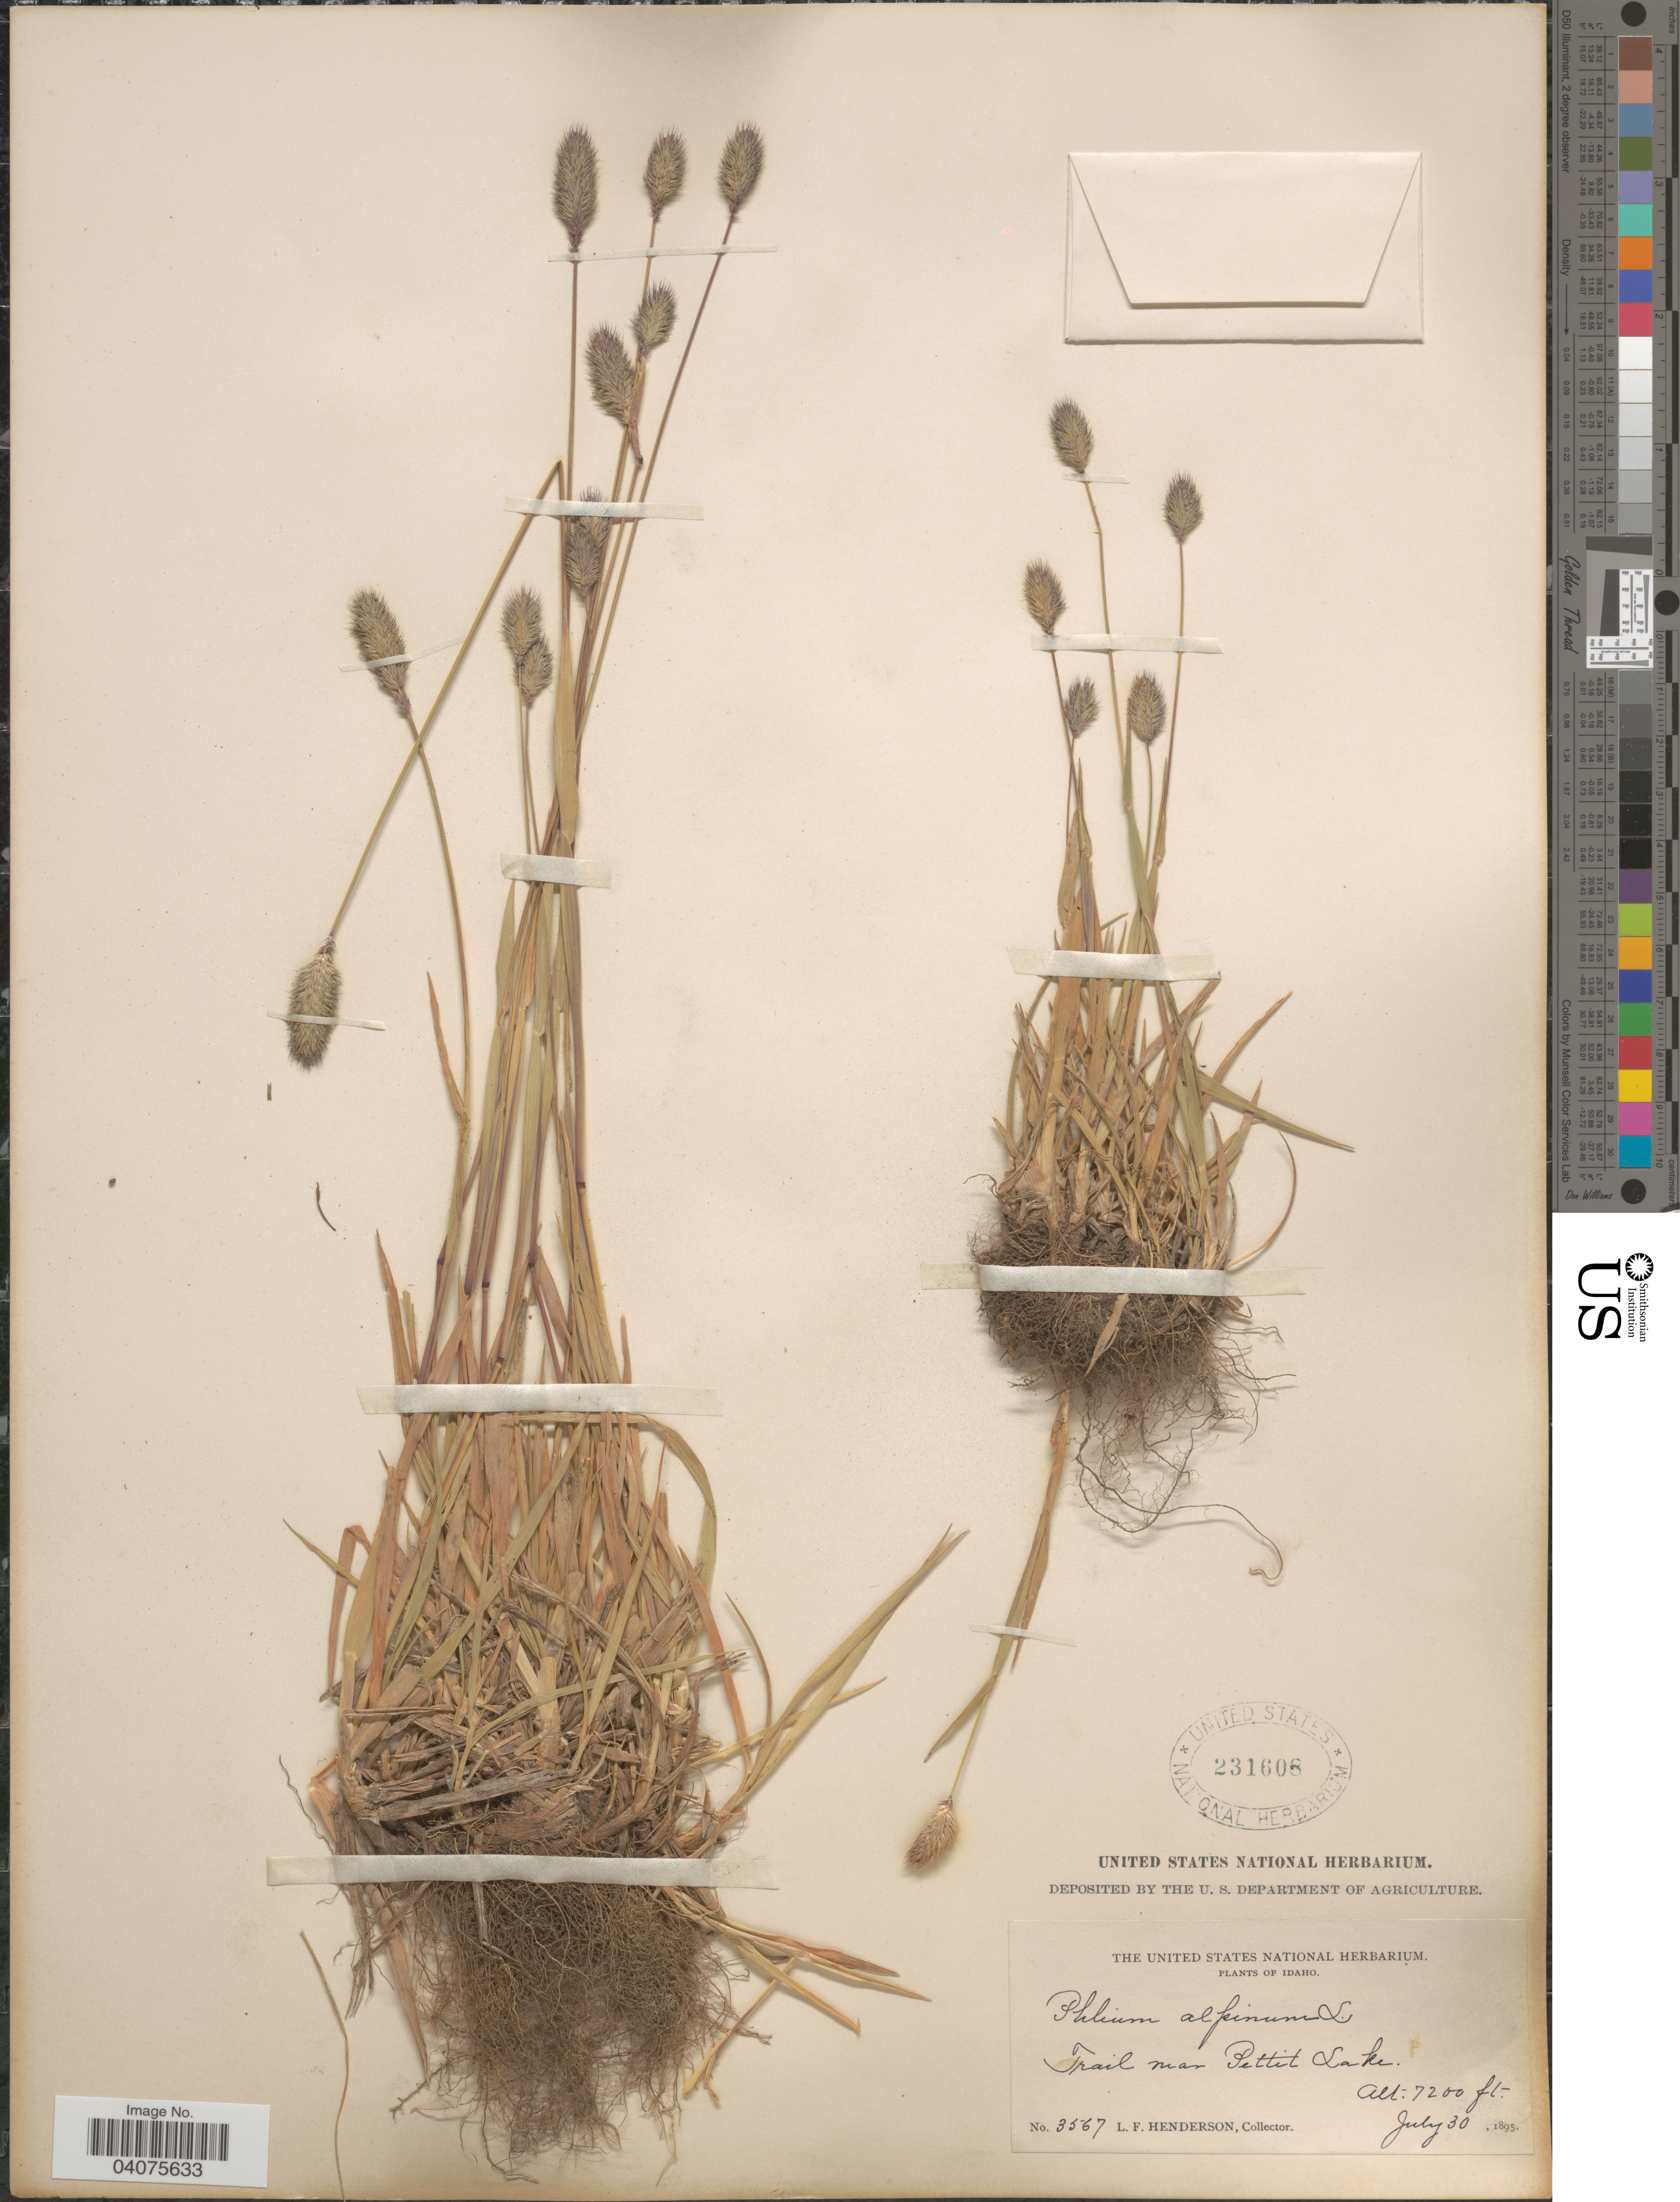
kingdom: Plantae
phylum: Tracheophyta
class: Liliopsida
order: Poales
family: Poaceae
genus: Phleum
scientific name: Phleum alpinum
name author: L.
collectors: L. Henderson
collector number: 3567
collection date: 1895-07-30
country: United States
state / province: Idaho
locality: Trail near Pettit Lake.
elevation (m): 2195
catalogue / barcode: US 231608